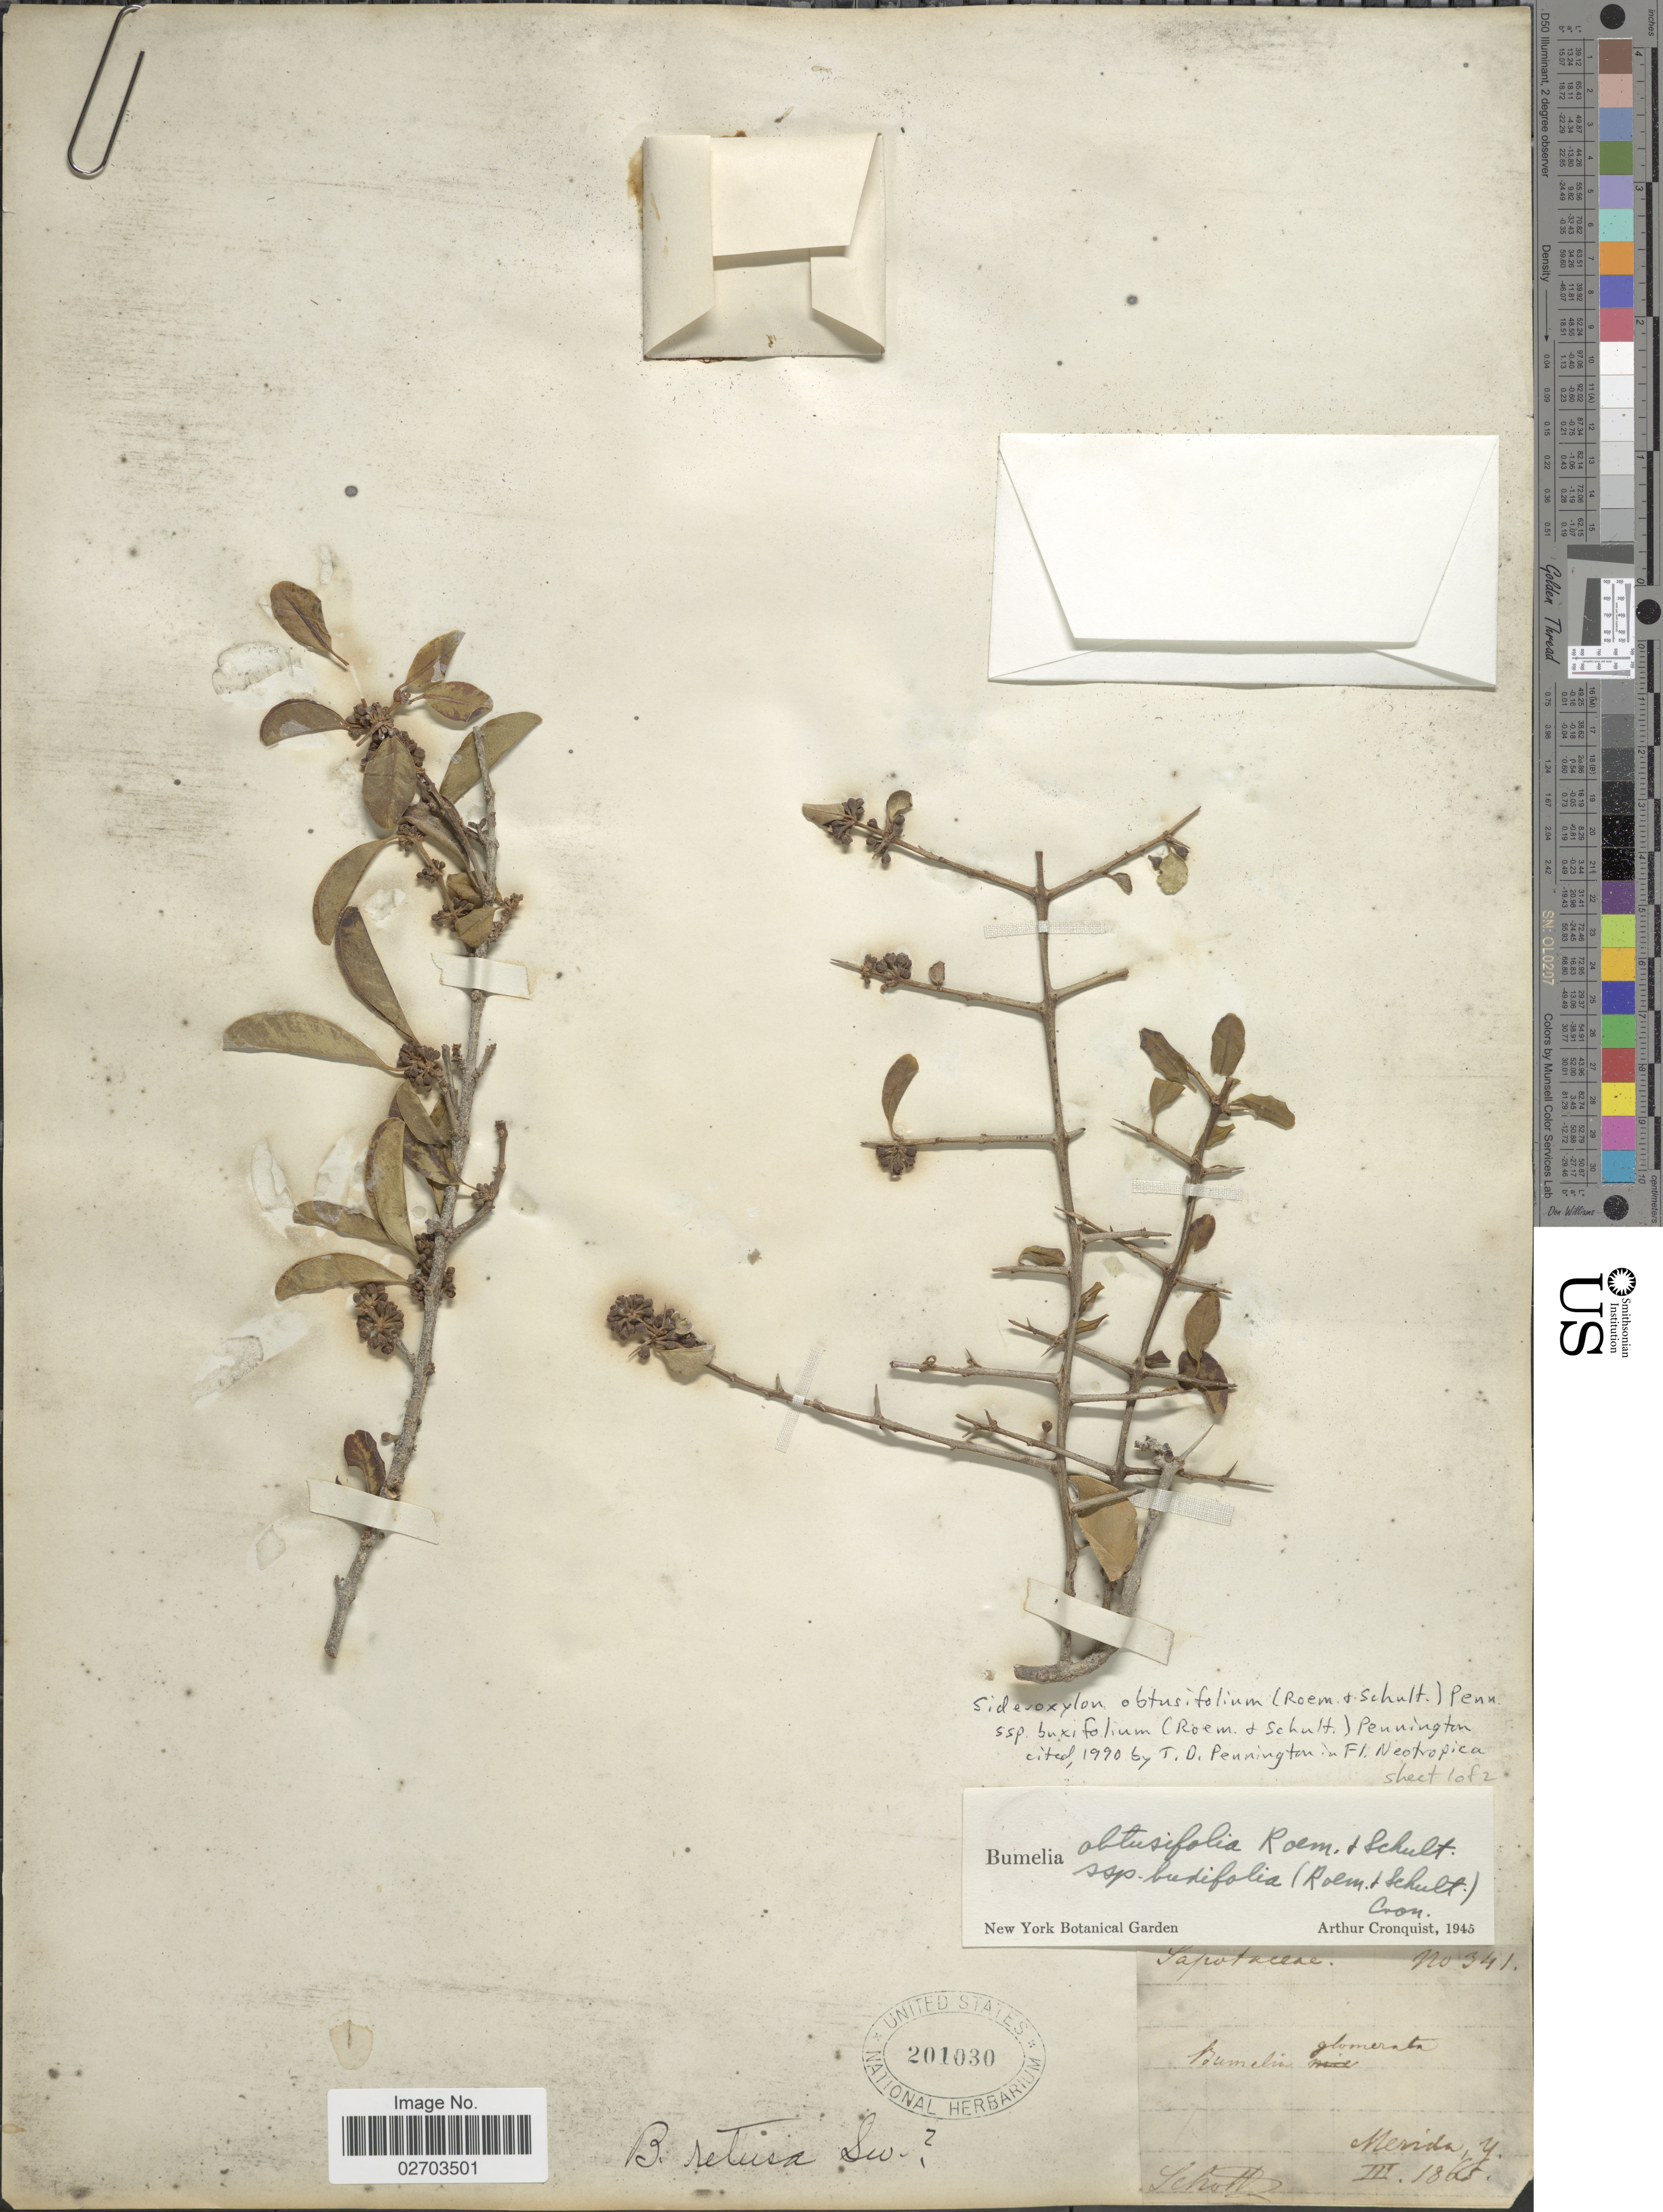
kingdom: Plantae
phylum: Tracheophyta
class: Magnoliopsida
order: Ericales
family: Sapotaceae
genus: Sideroxylon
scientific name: Sideroxylon obtusifolium subsp. buxifolium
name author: (Roem. & Schult.) T.D. Penn.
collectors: Schott, --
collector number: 341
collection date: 1865-03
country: Mexico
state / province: Yucatán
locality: Mérida, Y.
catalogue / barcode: US 201030